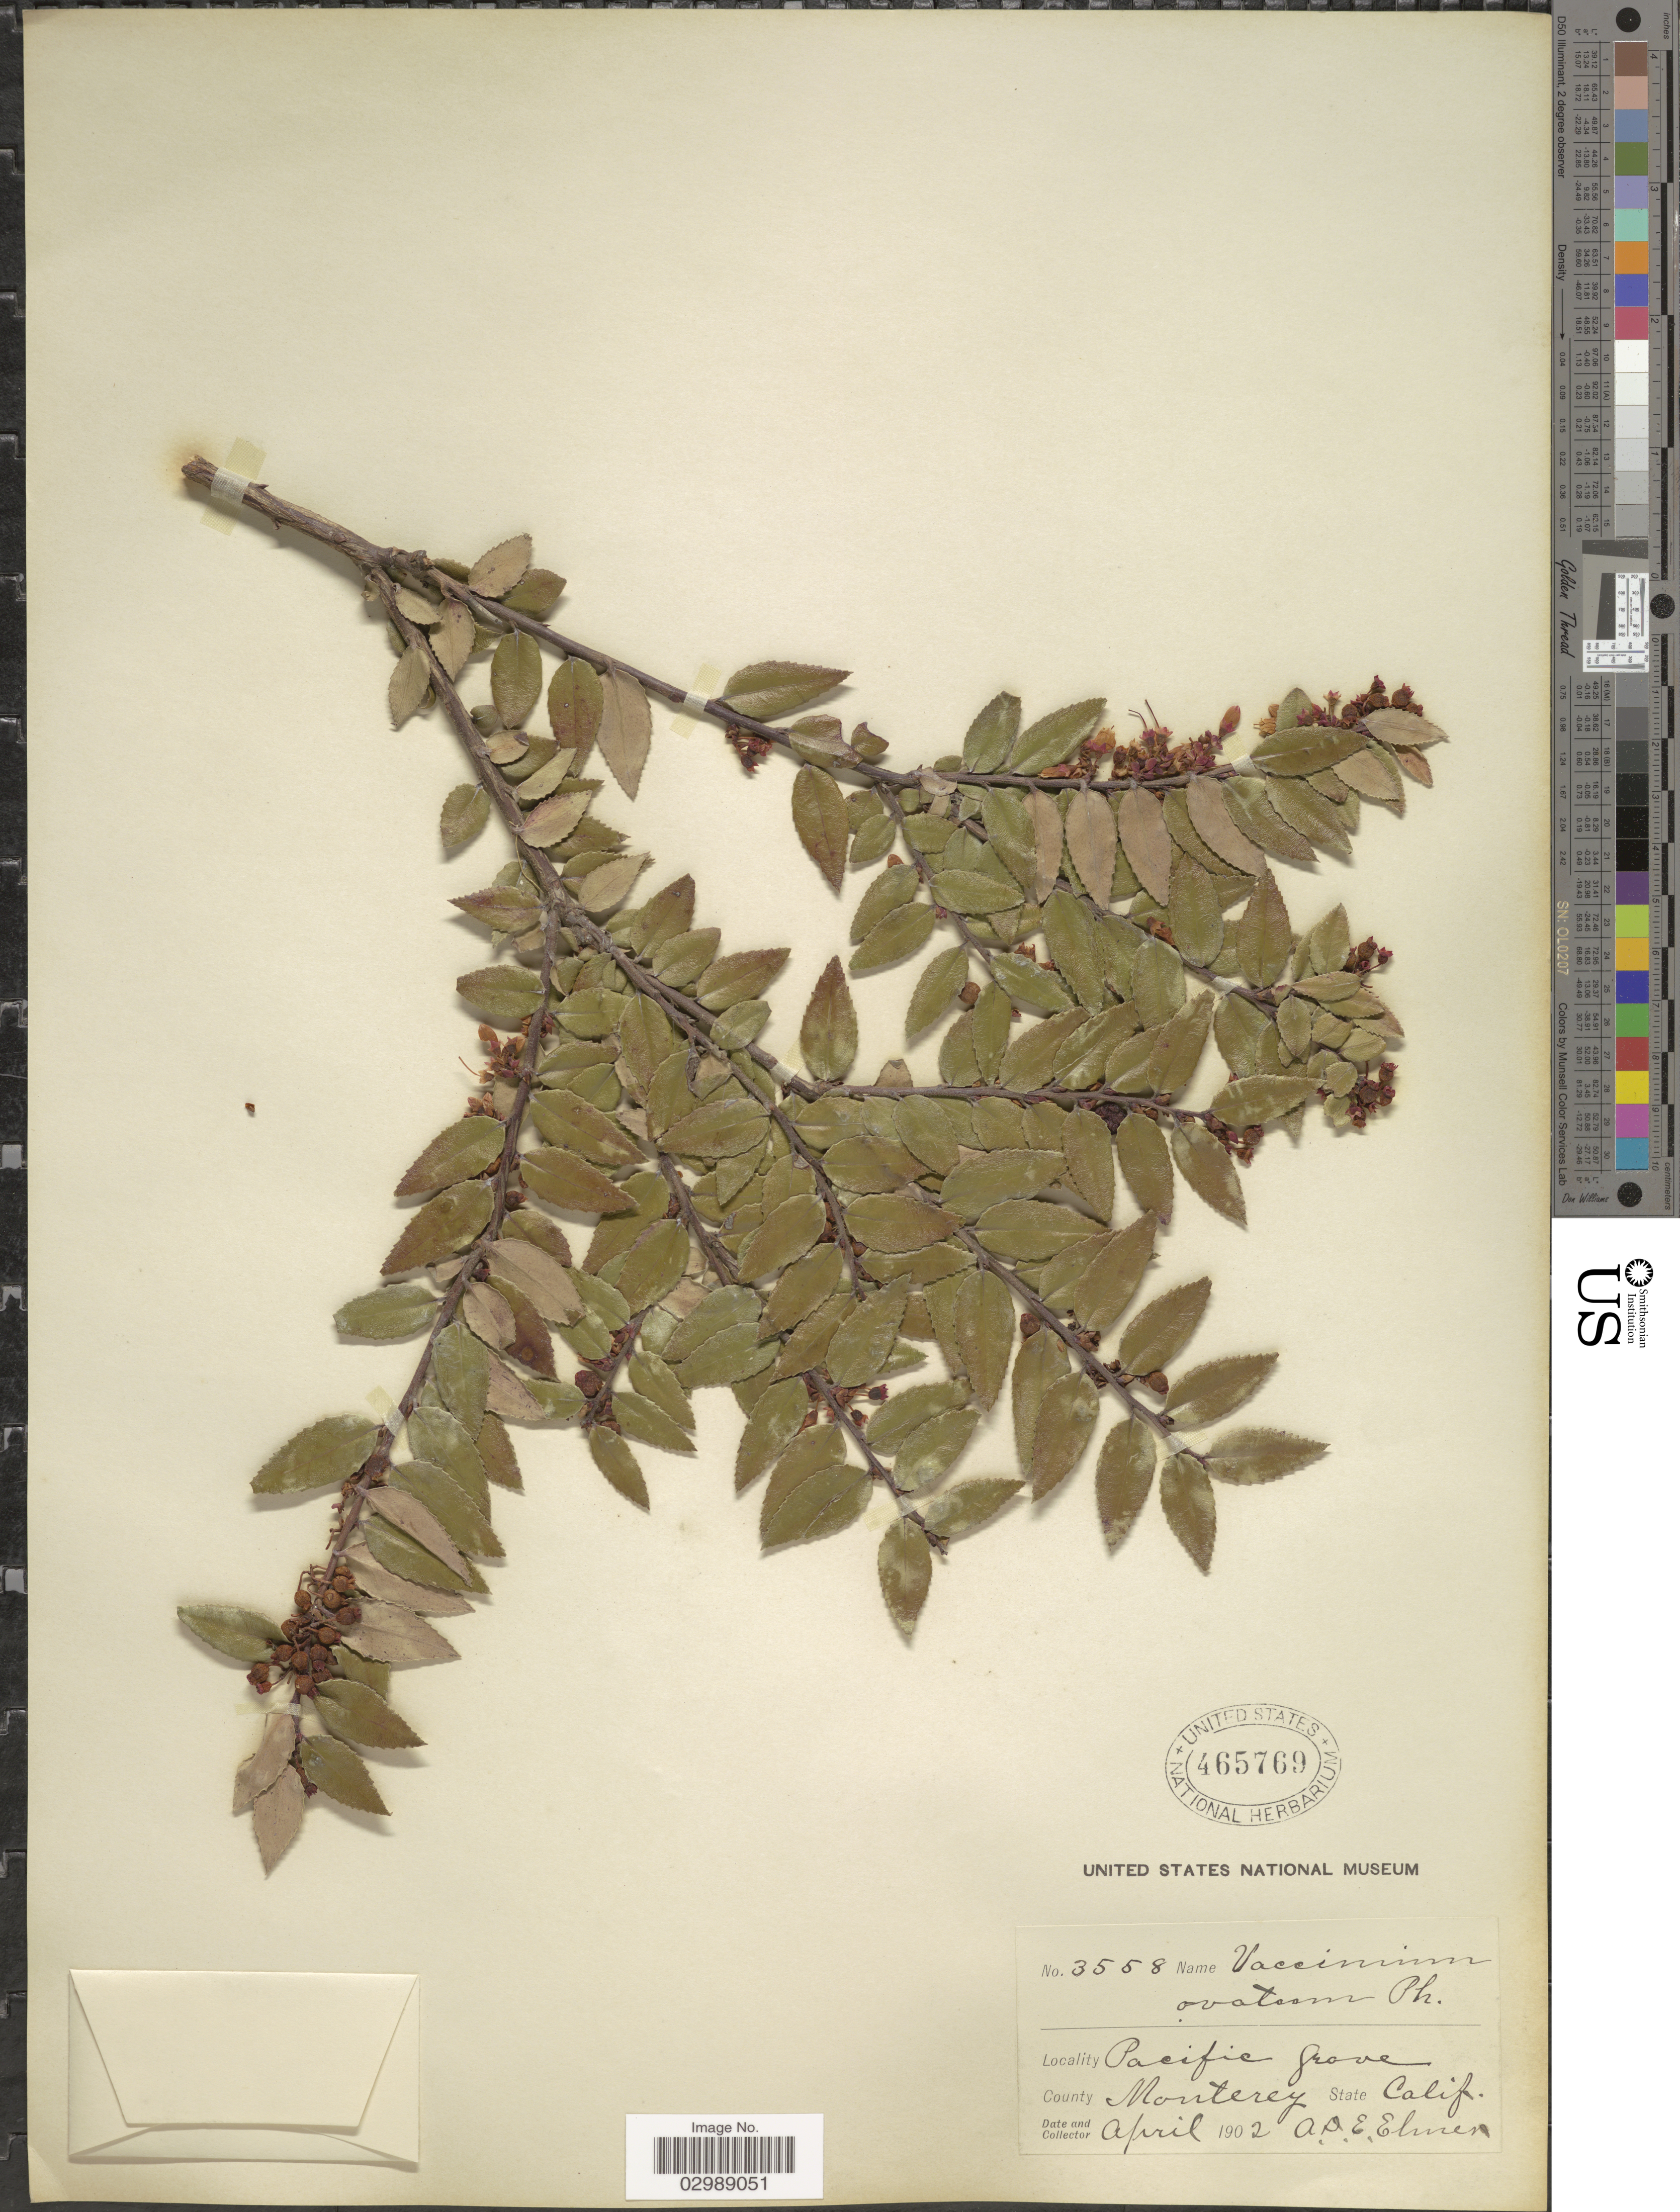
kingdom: Plantae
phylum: Tracheophyta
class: Magnoliopsida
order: Ericales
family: Ericaceae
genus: Vaccinium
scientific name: Vaccinium ovatum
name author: Pursh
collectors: A. D. E. Elmer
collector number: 3558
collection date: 1902-04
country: United States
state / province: California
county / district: Monterey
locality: Pacific Grove. County Monterey.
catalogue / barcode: US 465769